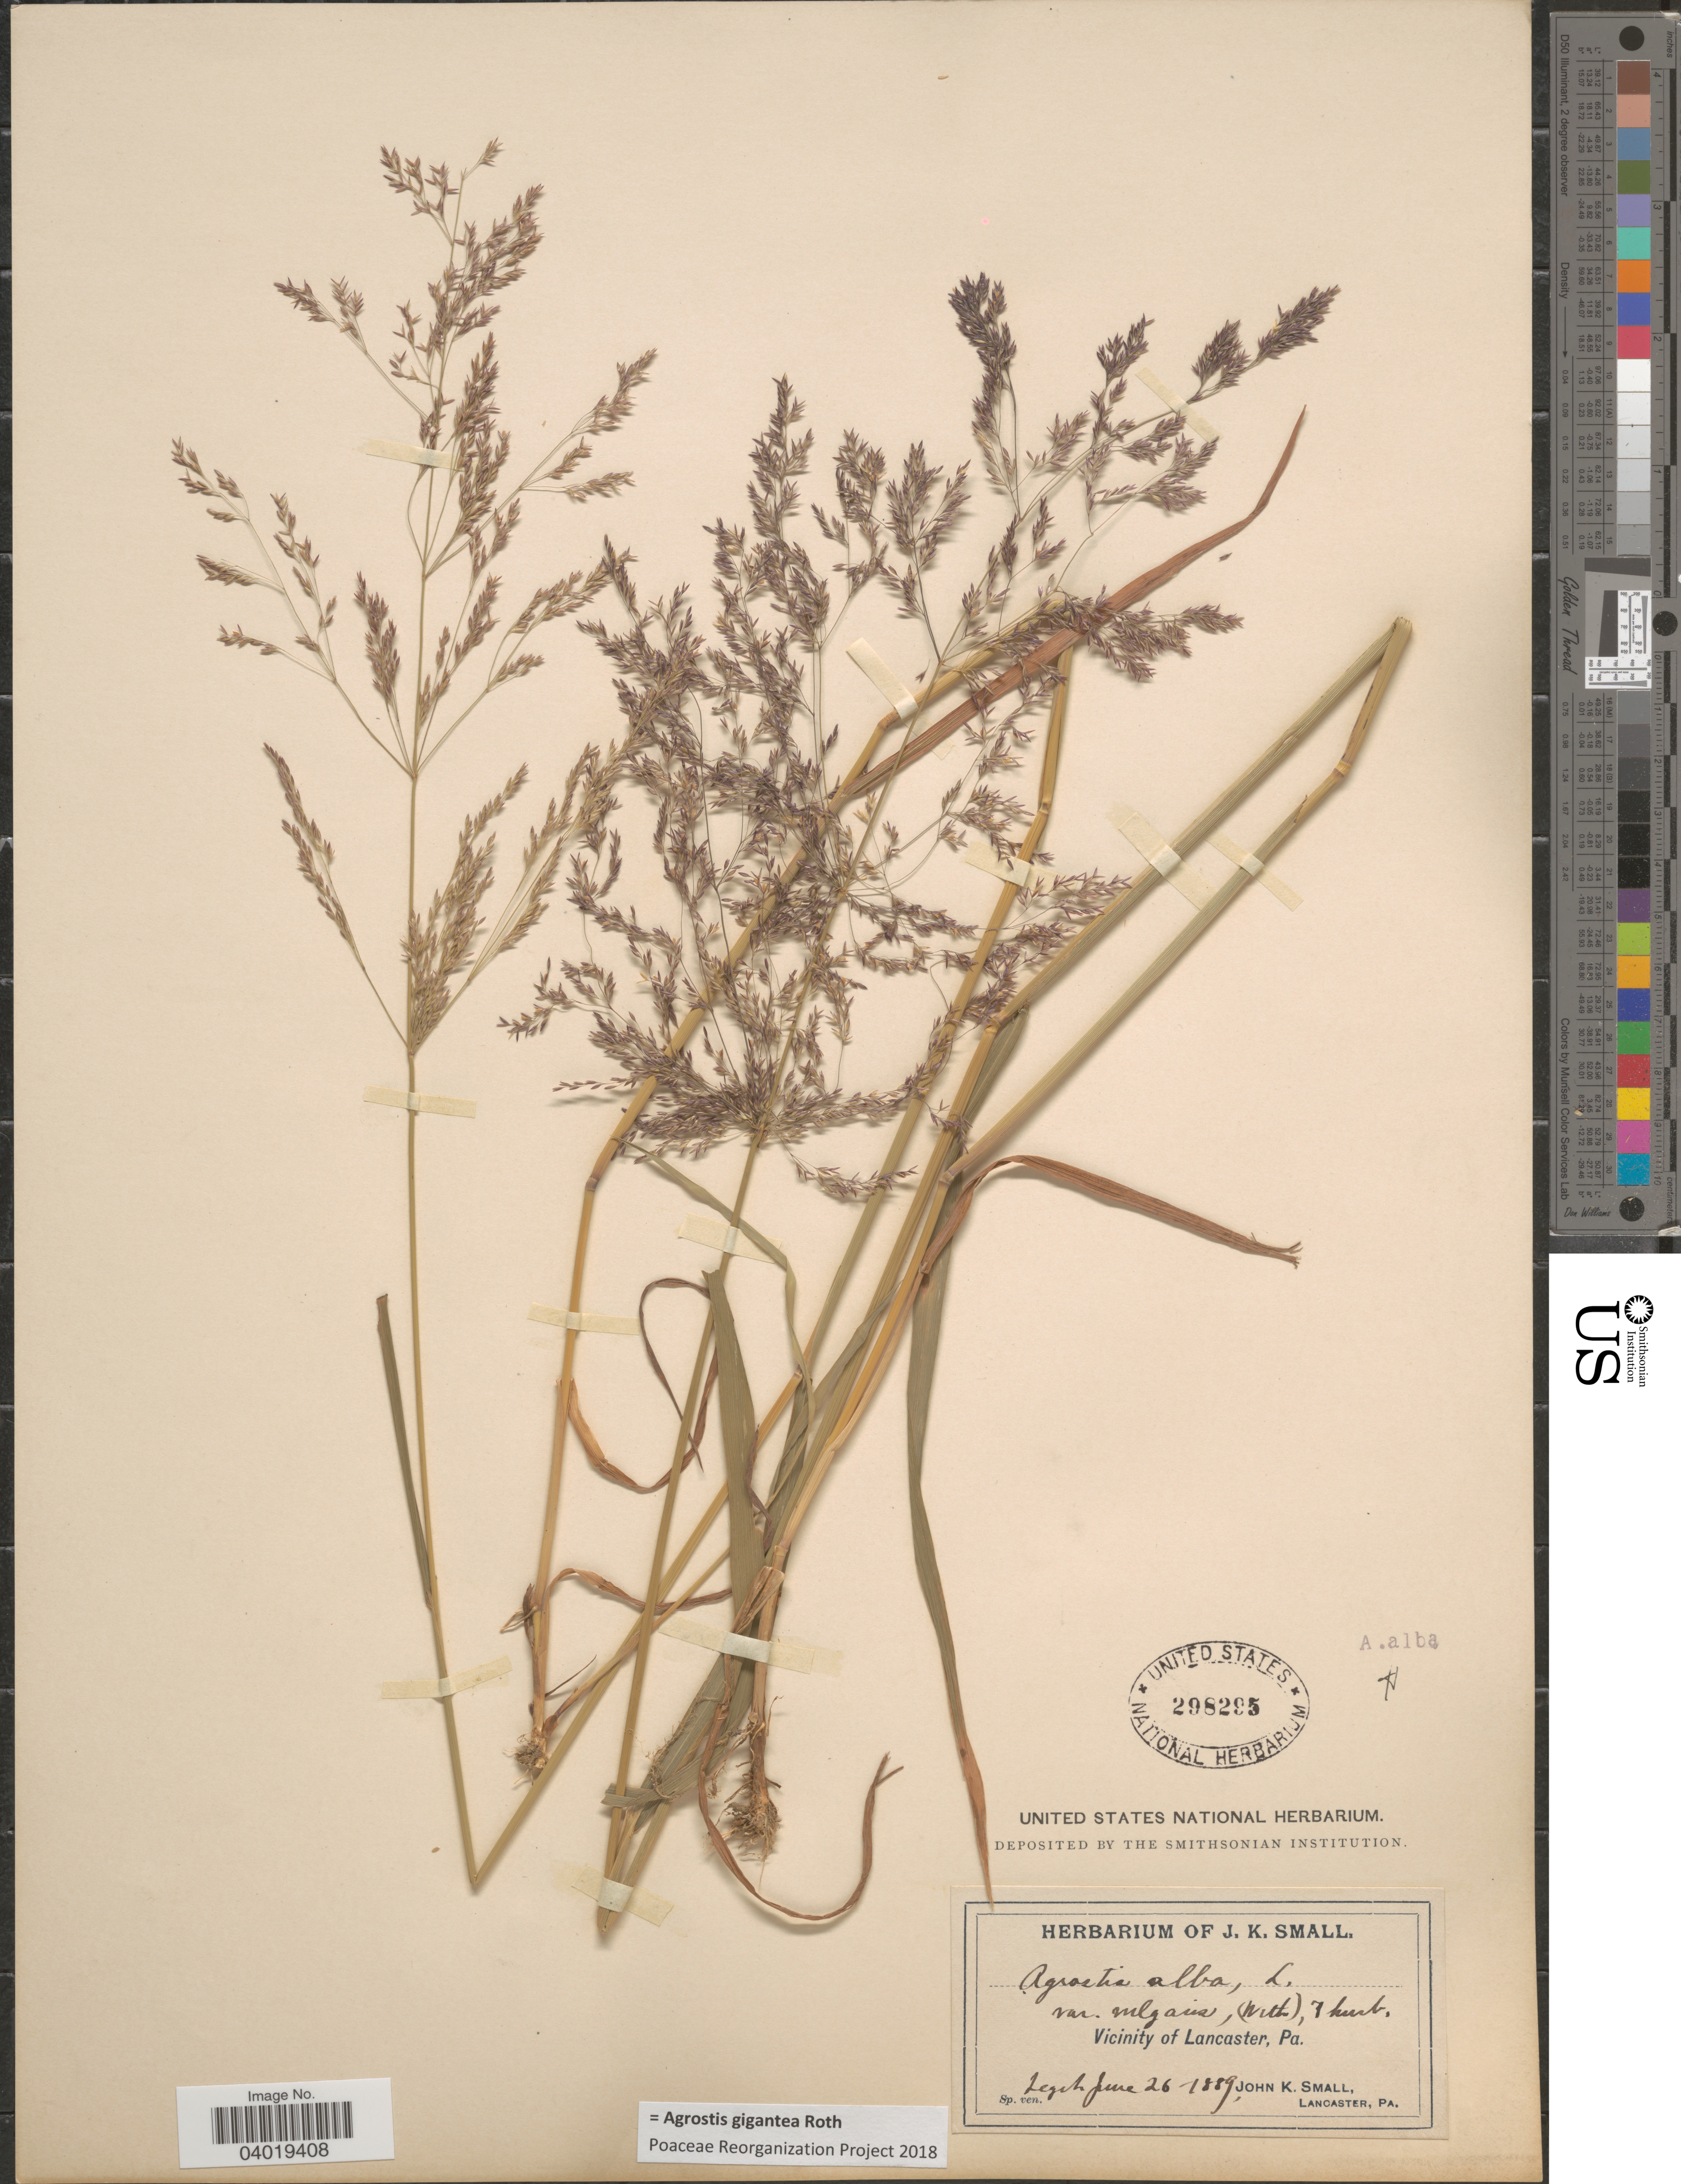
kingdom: Plantae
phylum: Tracheophyta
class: Liliopsida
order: Poales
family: Poaceae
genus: Agrostis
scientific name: Agrostis gigantea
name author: Roth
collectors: J. K. Small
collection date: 1889-06-26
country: United States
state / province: Pennsylvania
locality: Vicinity of Lancaster.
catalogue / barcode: US 298295